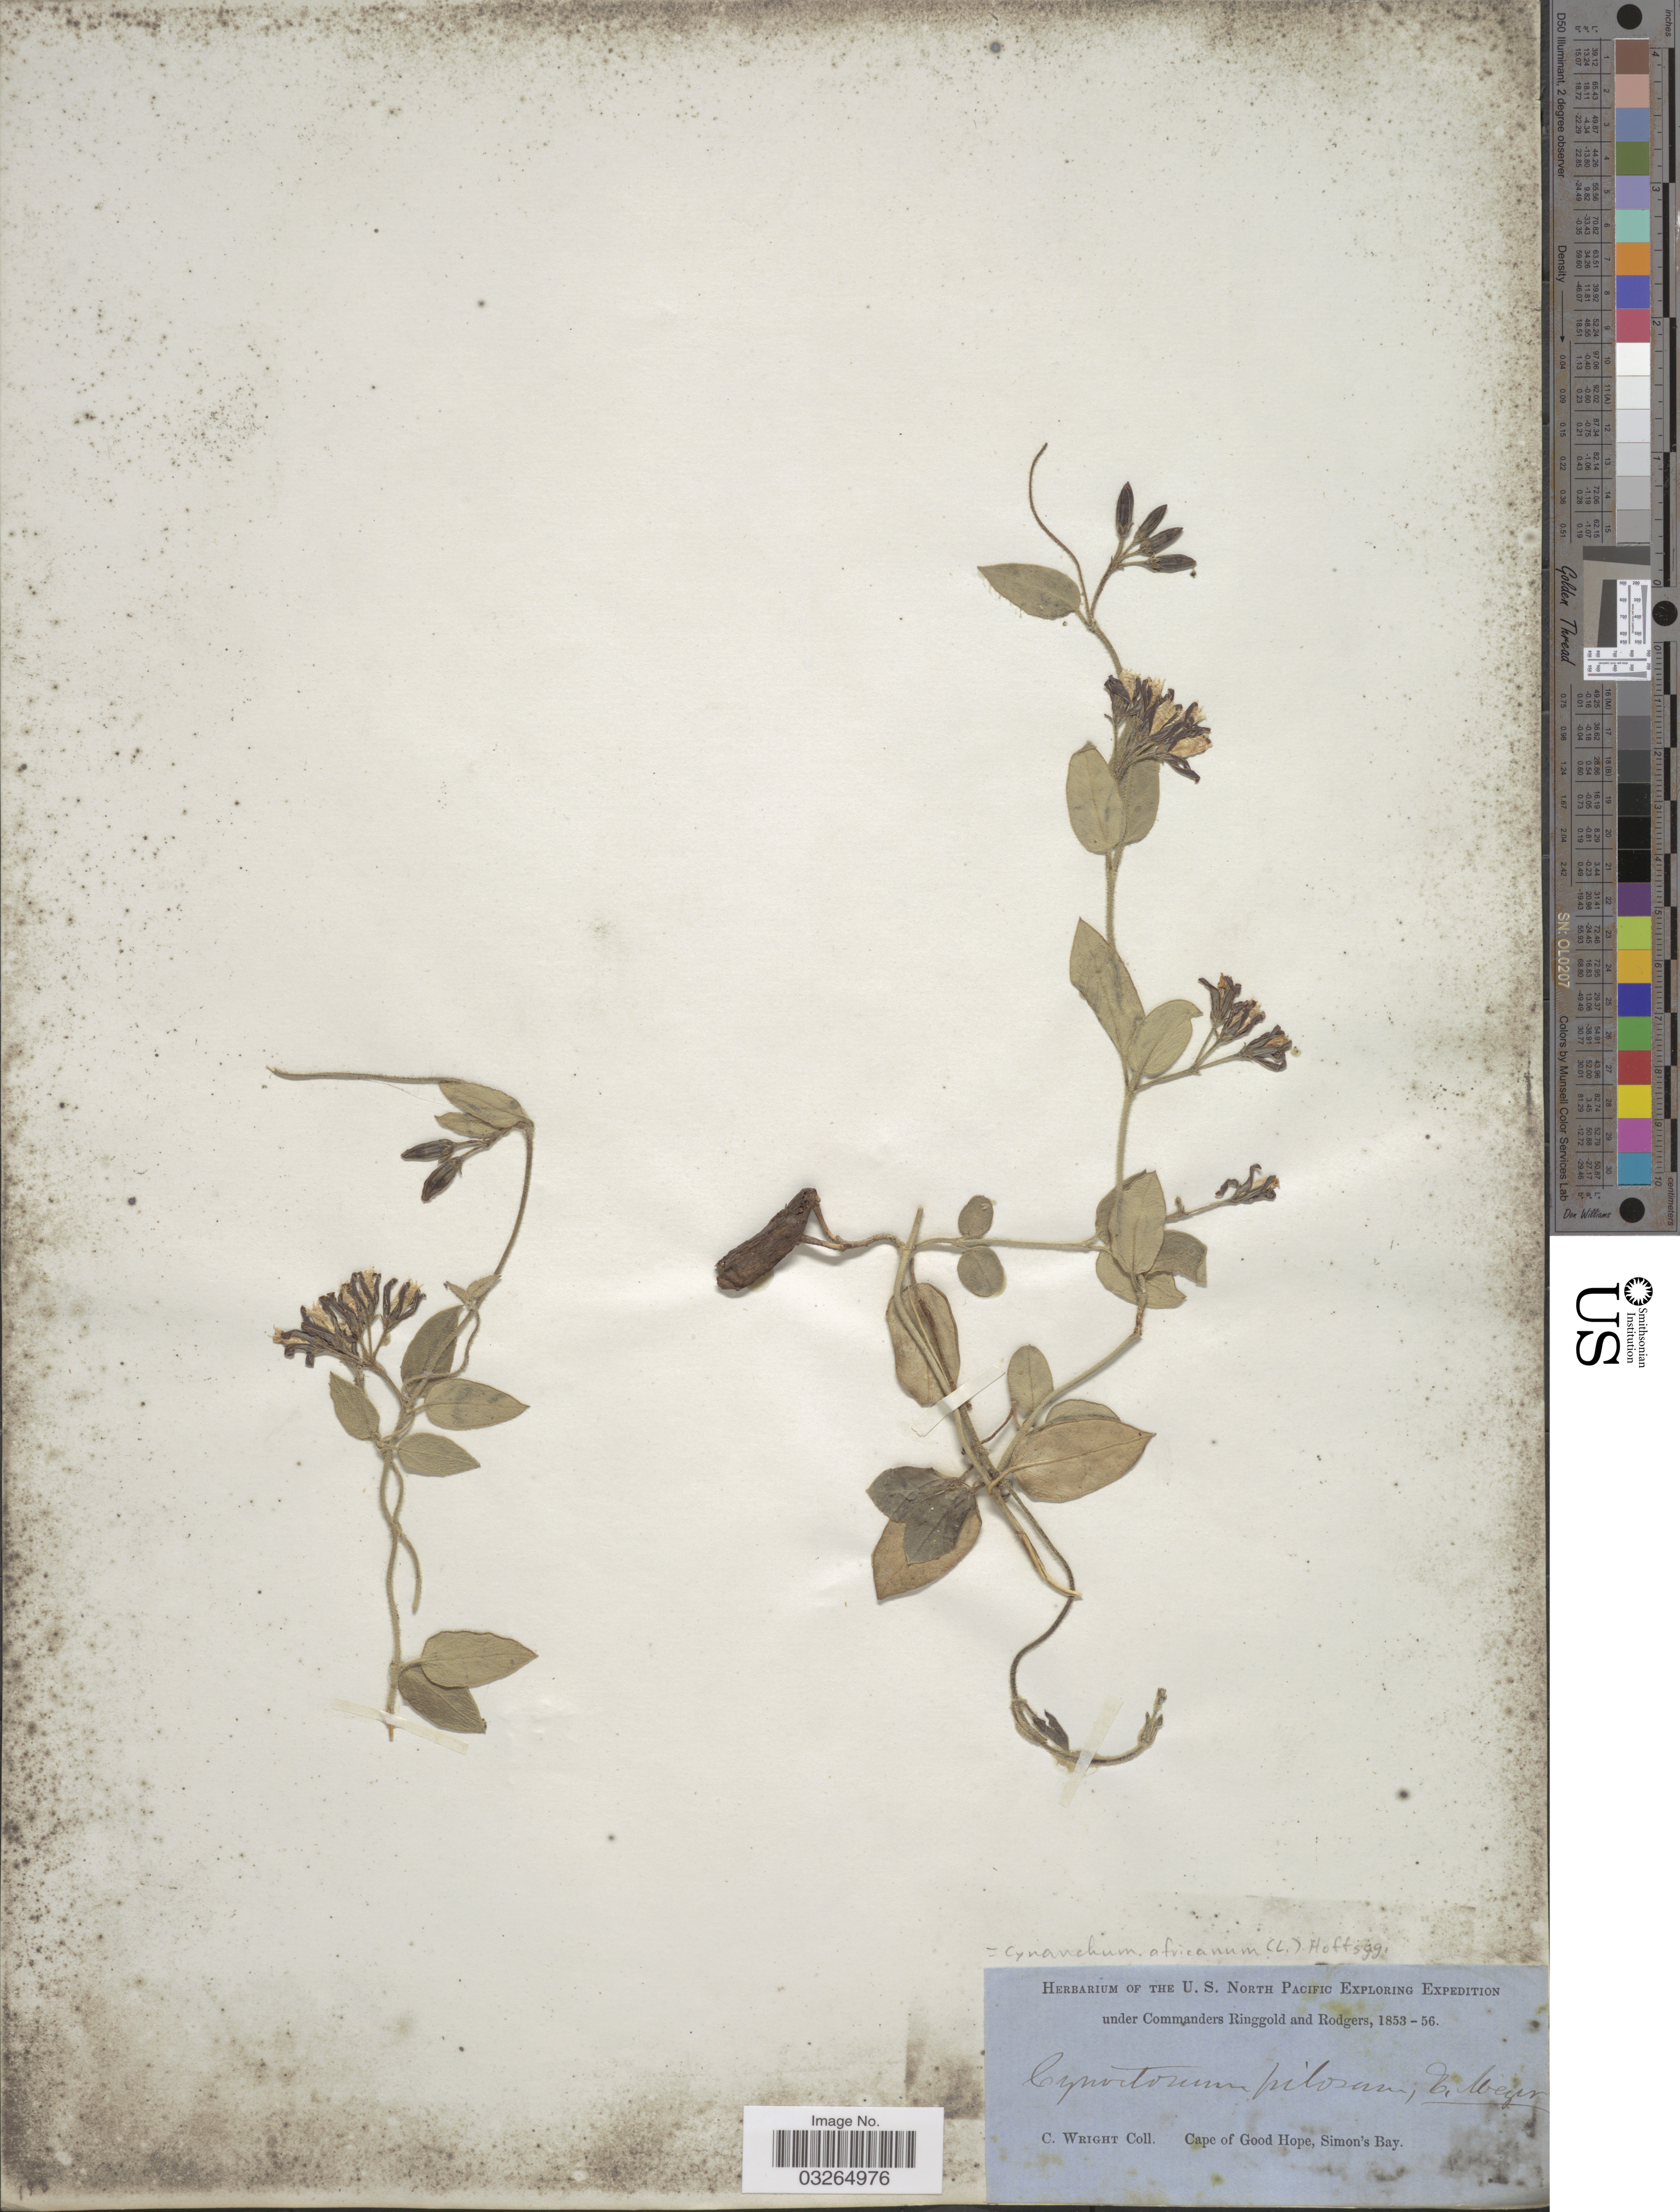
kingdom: Plantae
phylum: Tracheophyta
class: Magnoliopsida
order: Gentianales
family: Apocynaceae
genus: Cynanchum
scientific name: Cynanchum africanum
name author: Hoffmanns.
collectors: C. Wright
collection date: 1853/1856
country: South Africa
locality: Cape of Good Hope, Simon's Bay.